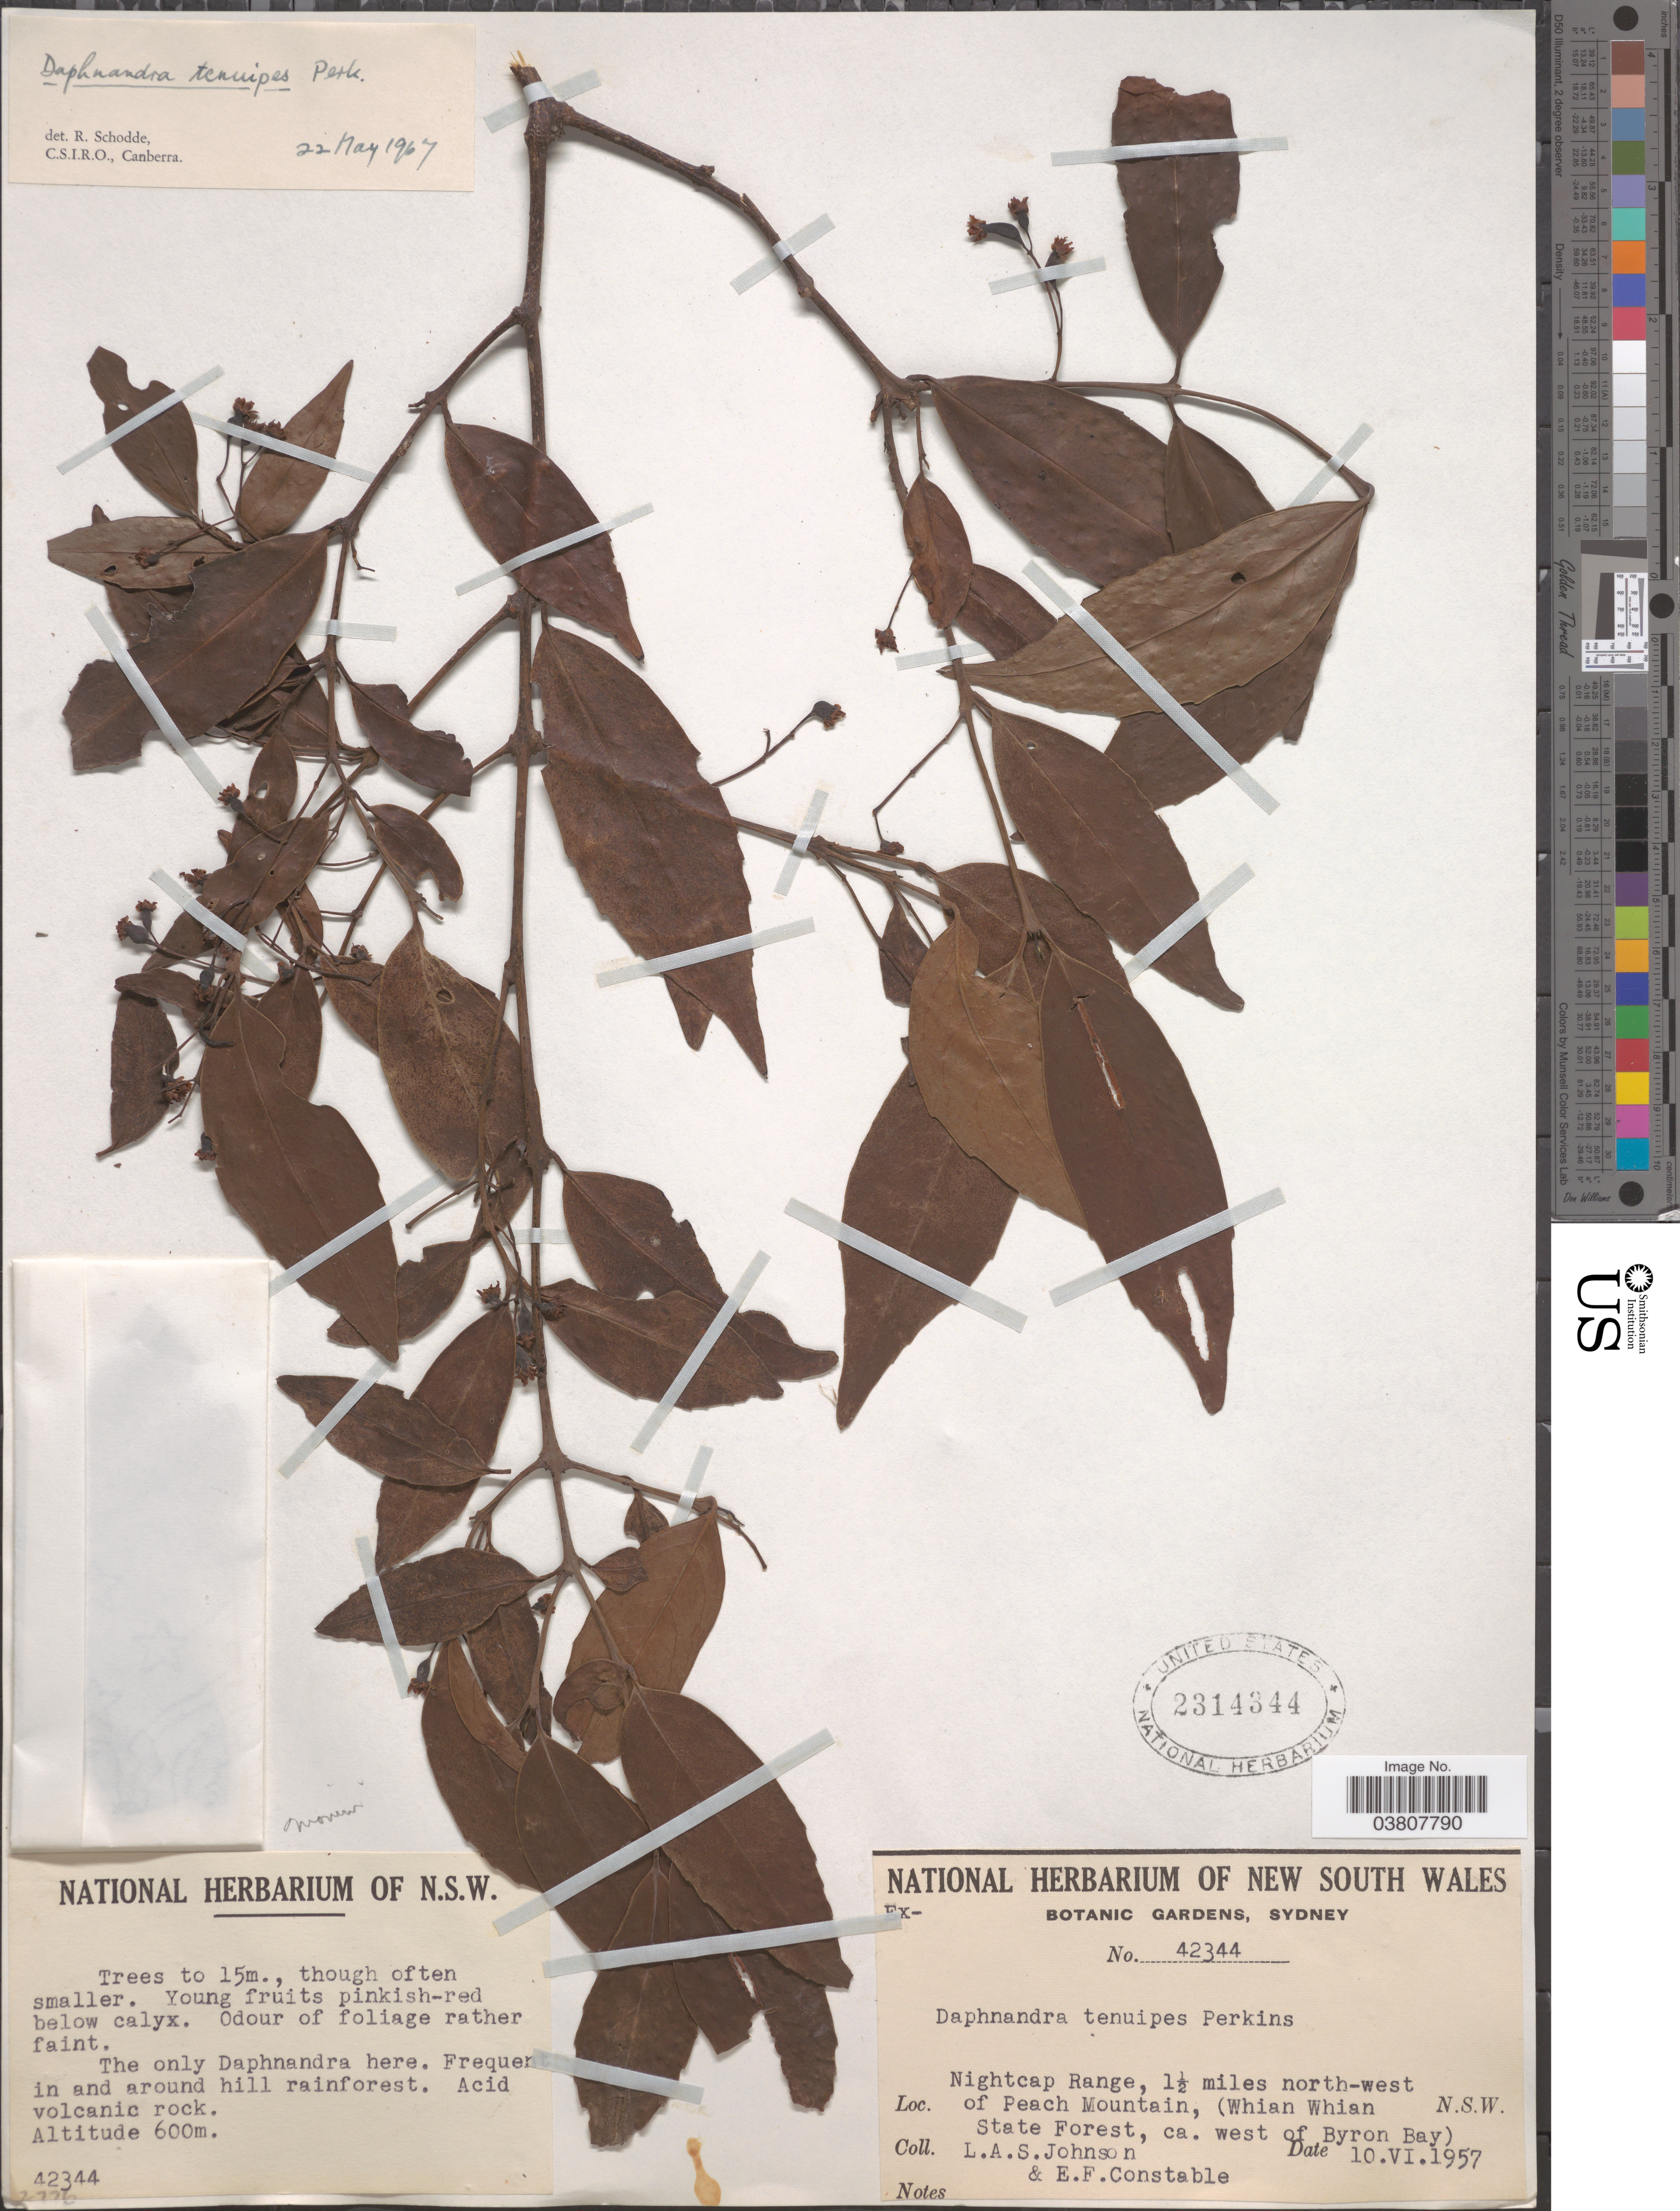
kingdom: Plantae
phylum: Tracheophyta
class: Magnoliopsida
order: Laurales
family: Atherospermataceae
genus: Daphnandra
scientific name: Daphnandra tenuipes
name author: Perkins in Engl.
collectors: L. A. S. Johnson & E. F. Constable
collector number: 42344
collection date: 1957-06-10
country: Australia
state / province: New South Wales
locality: Nightcap Range, 1½ miles north-west of Peach Mountain, (Whian Whian State Forest, ca. west of Byron Bay).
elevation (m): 600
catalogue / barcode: US 2314344